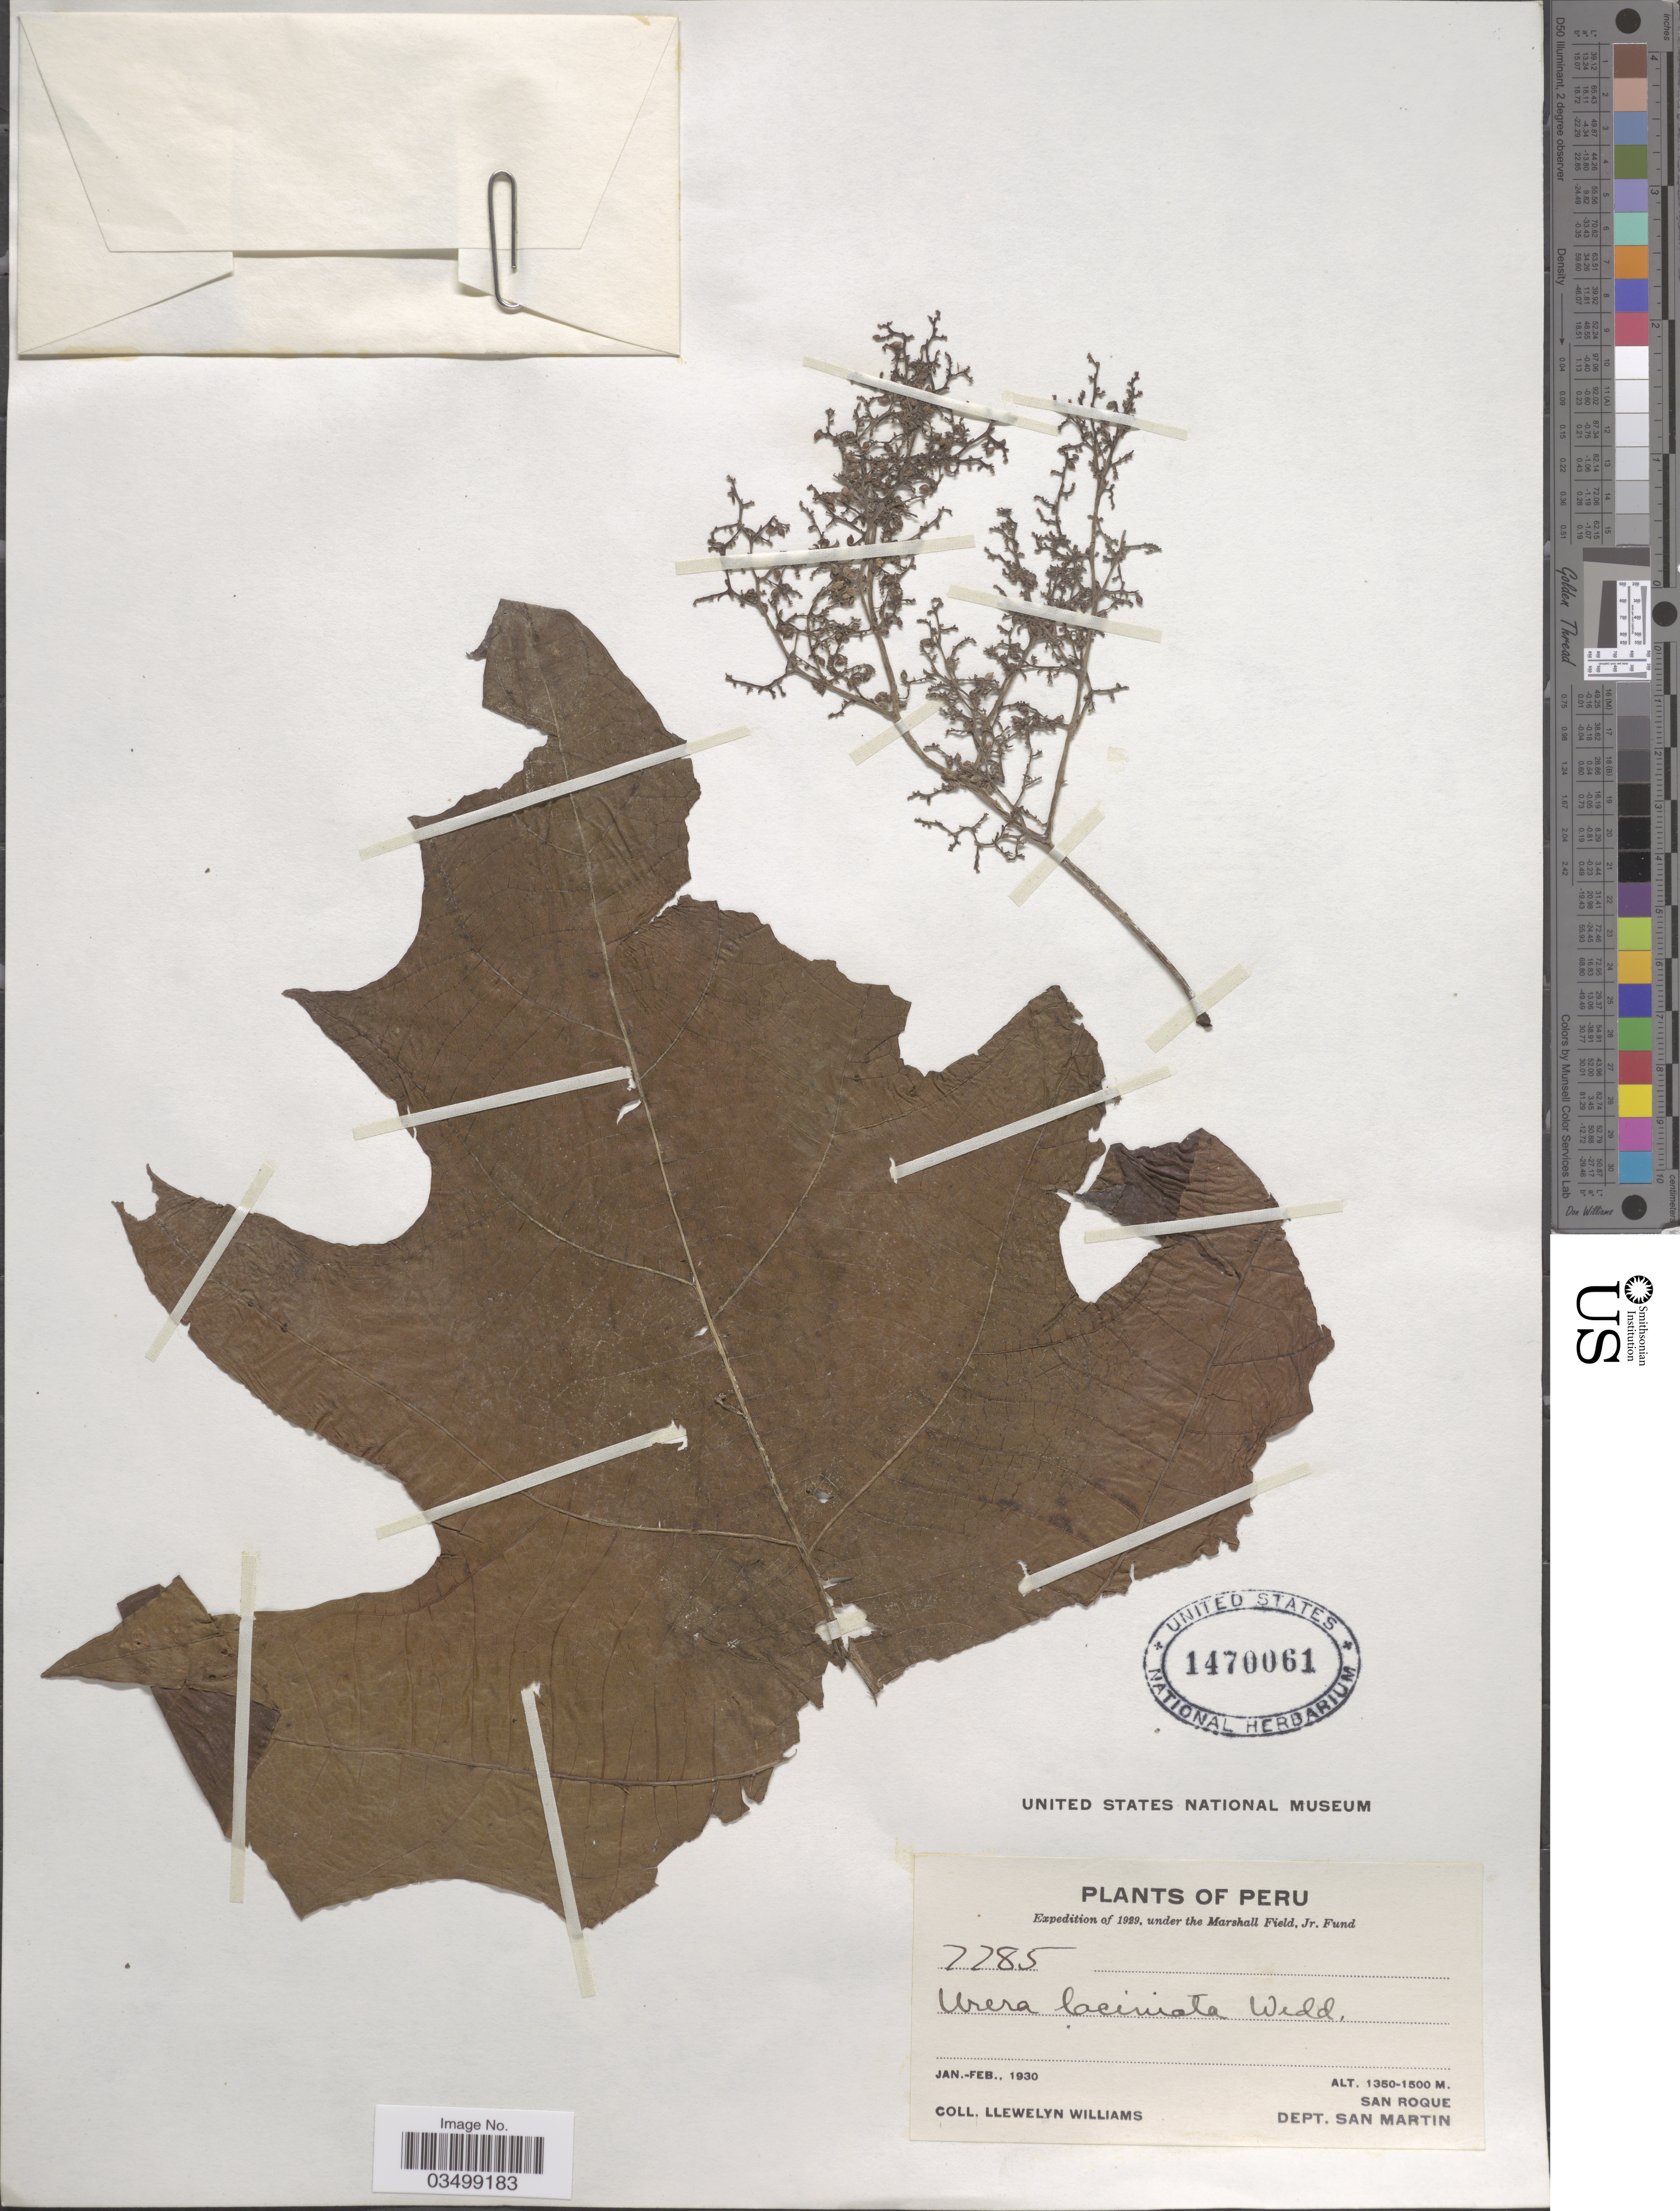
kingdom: Plantae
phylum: Tracheophyta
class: Magnoliopsida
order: Rosales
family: Urticaceae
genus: Urera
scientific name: Urera laciniata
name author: (Gaudich.) Wedd.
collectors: Ll. Williams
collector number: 7785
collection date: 1930-01/1930-02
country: Peru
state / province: San Martín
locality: San Roque. Dept. San Martin.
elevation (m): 1350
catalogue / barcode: US 1470061